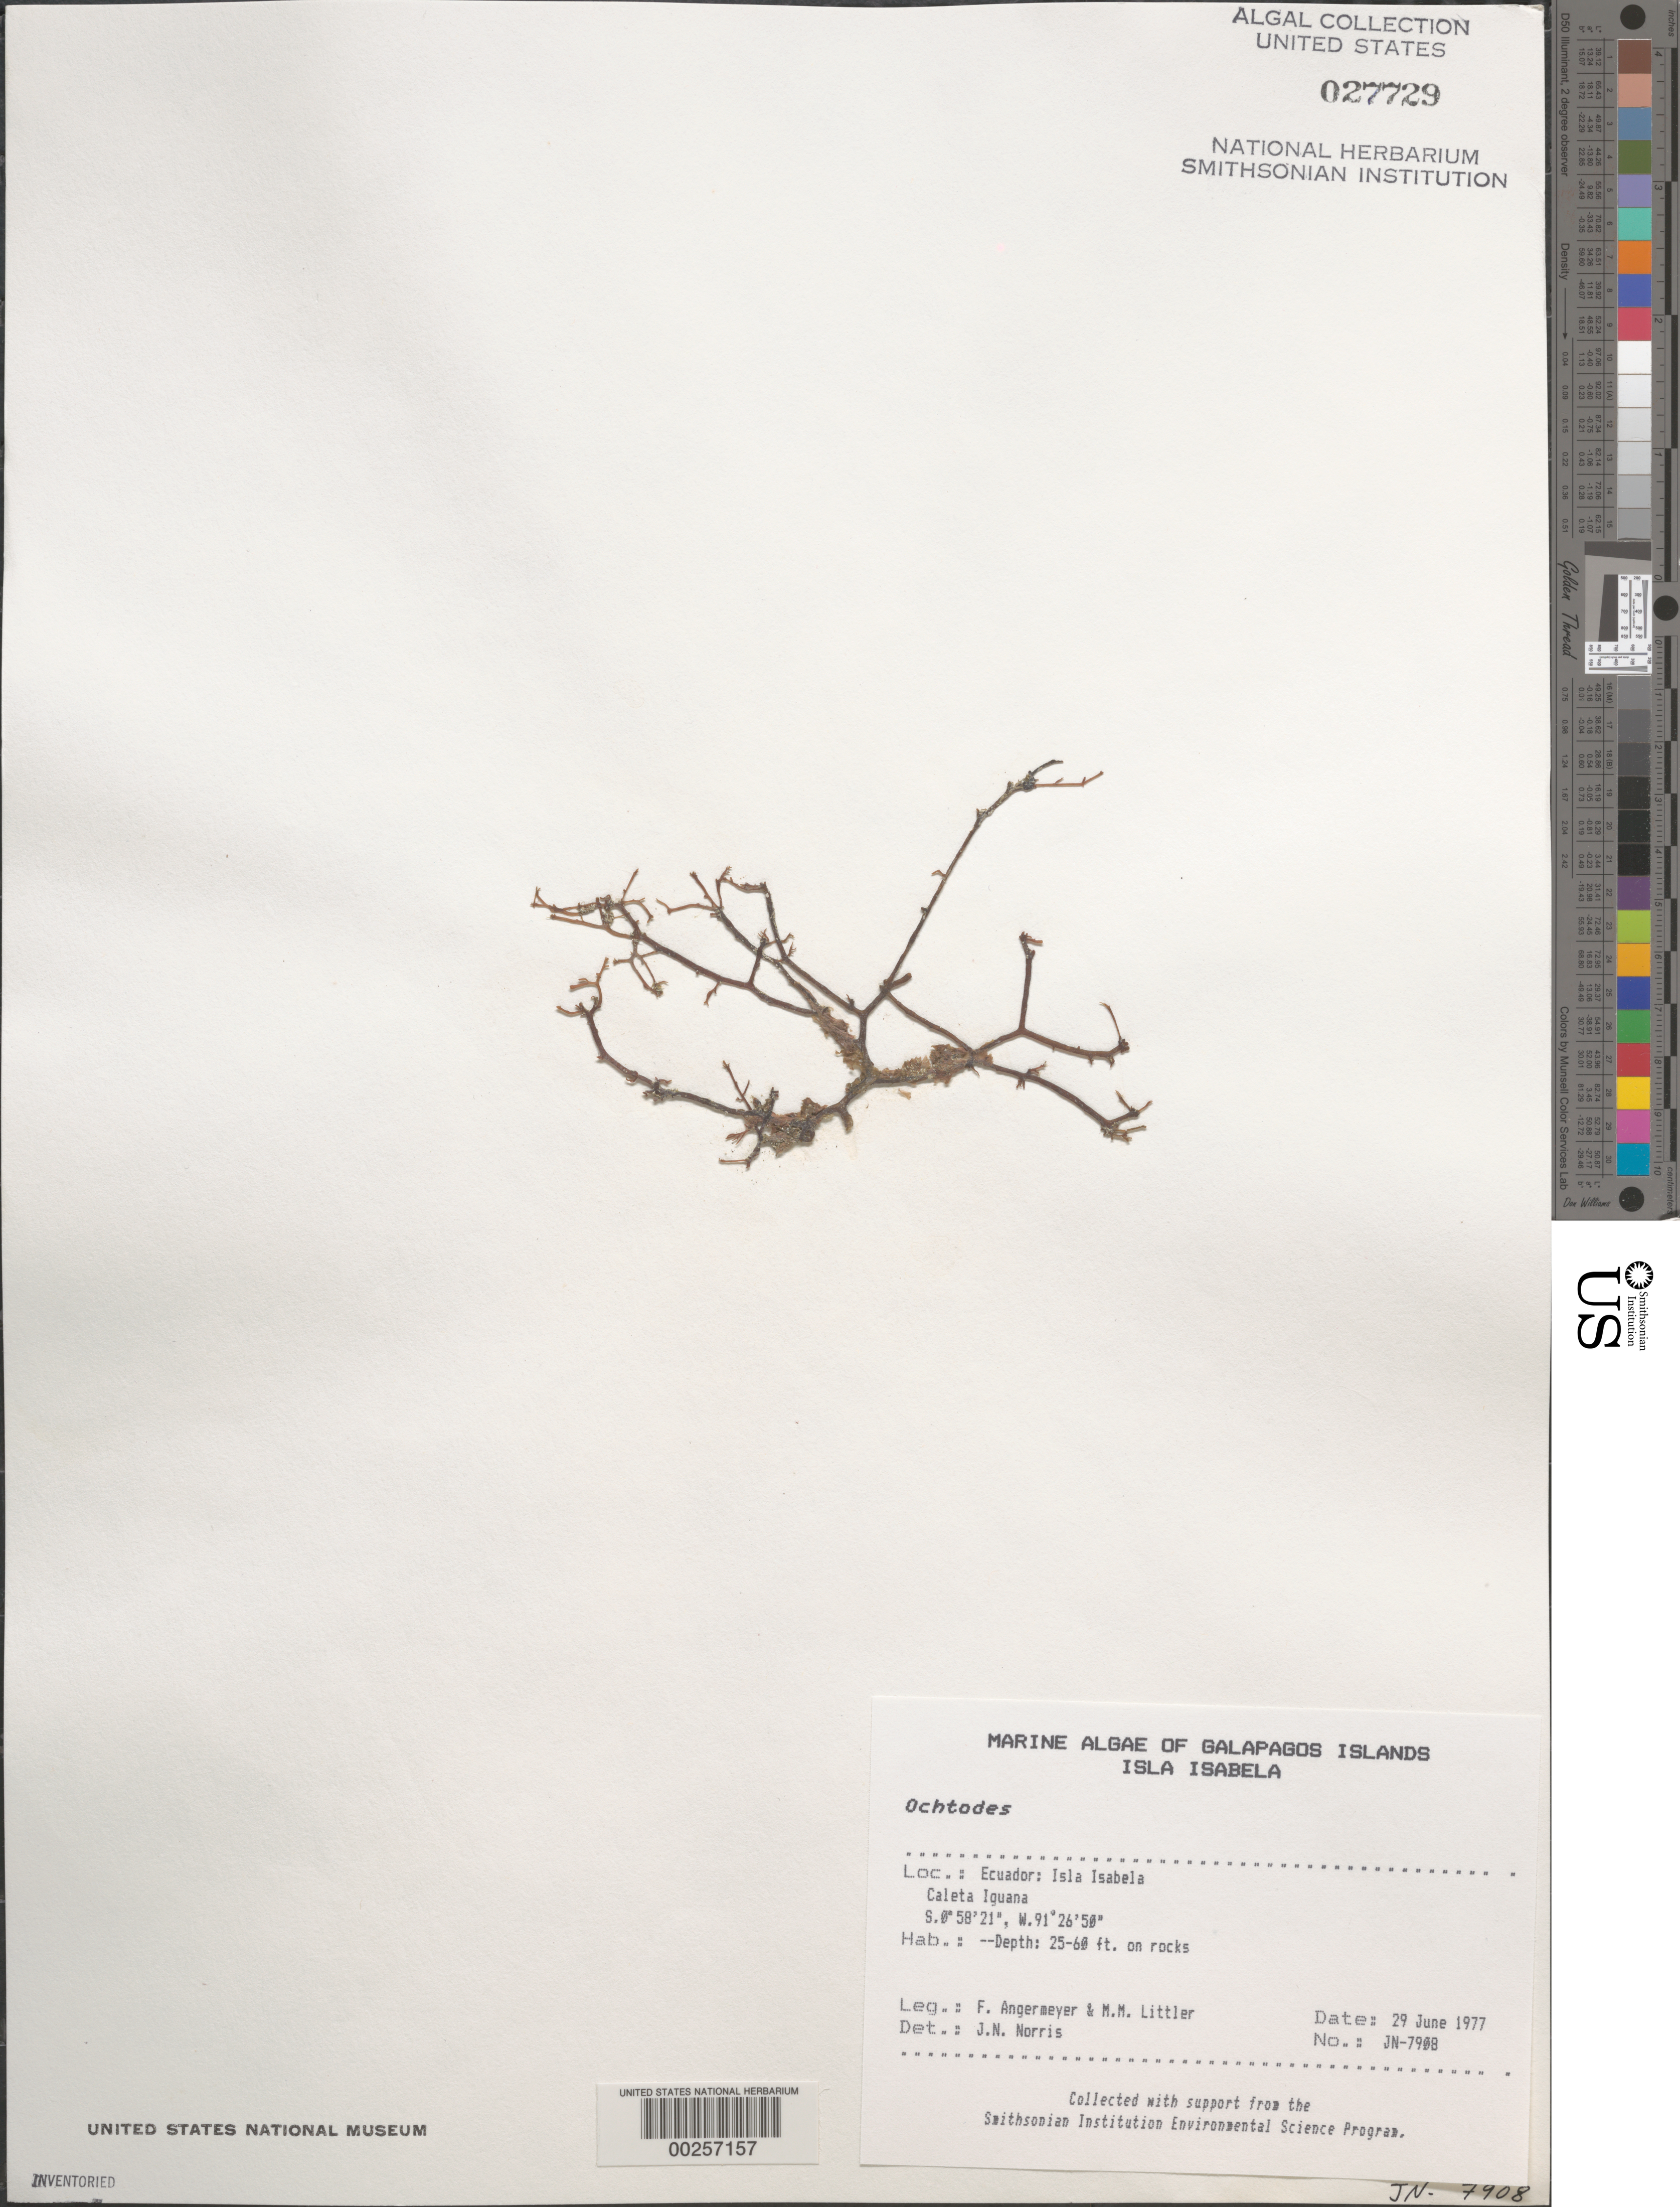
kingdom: Plantae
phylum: Rhodophyta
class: Florideophyceae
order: Gigartinales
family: Rhizophyllidaceae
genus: Ochtodes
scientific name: Ochtodes sp.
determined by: Norris, James N.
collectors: F. Angermeyer & M. M. Littler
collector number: Jn-7908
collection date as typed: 29 Jun 1977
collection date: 1977-06-29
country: Ecuador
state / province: Colón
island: Isabela [Albemarle]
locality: Caleta Iguana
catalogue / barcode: US 27729